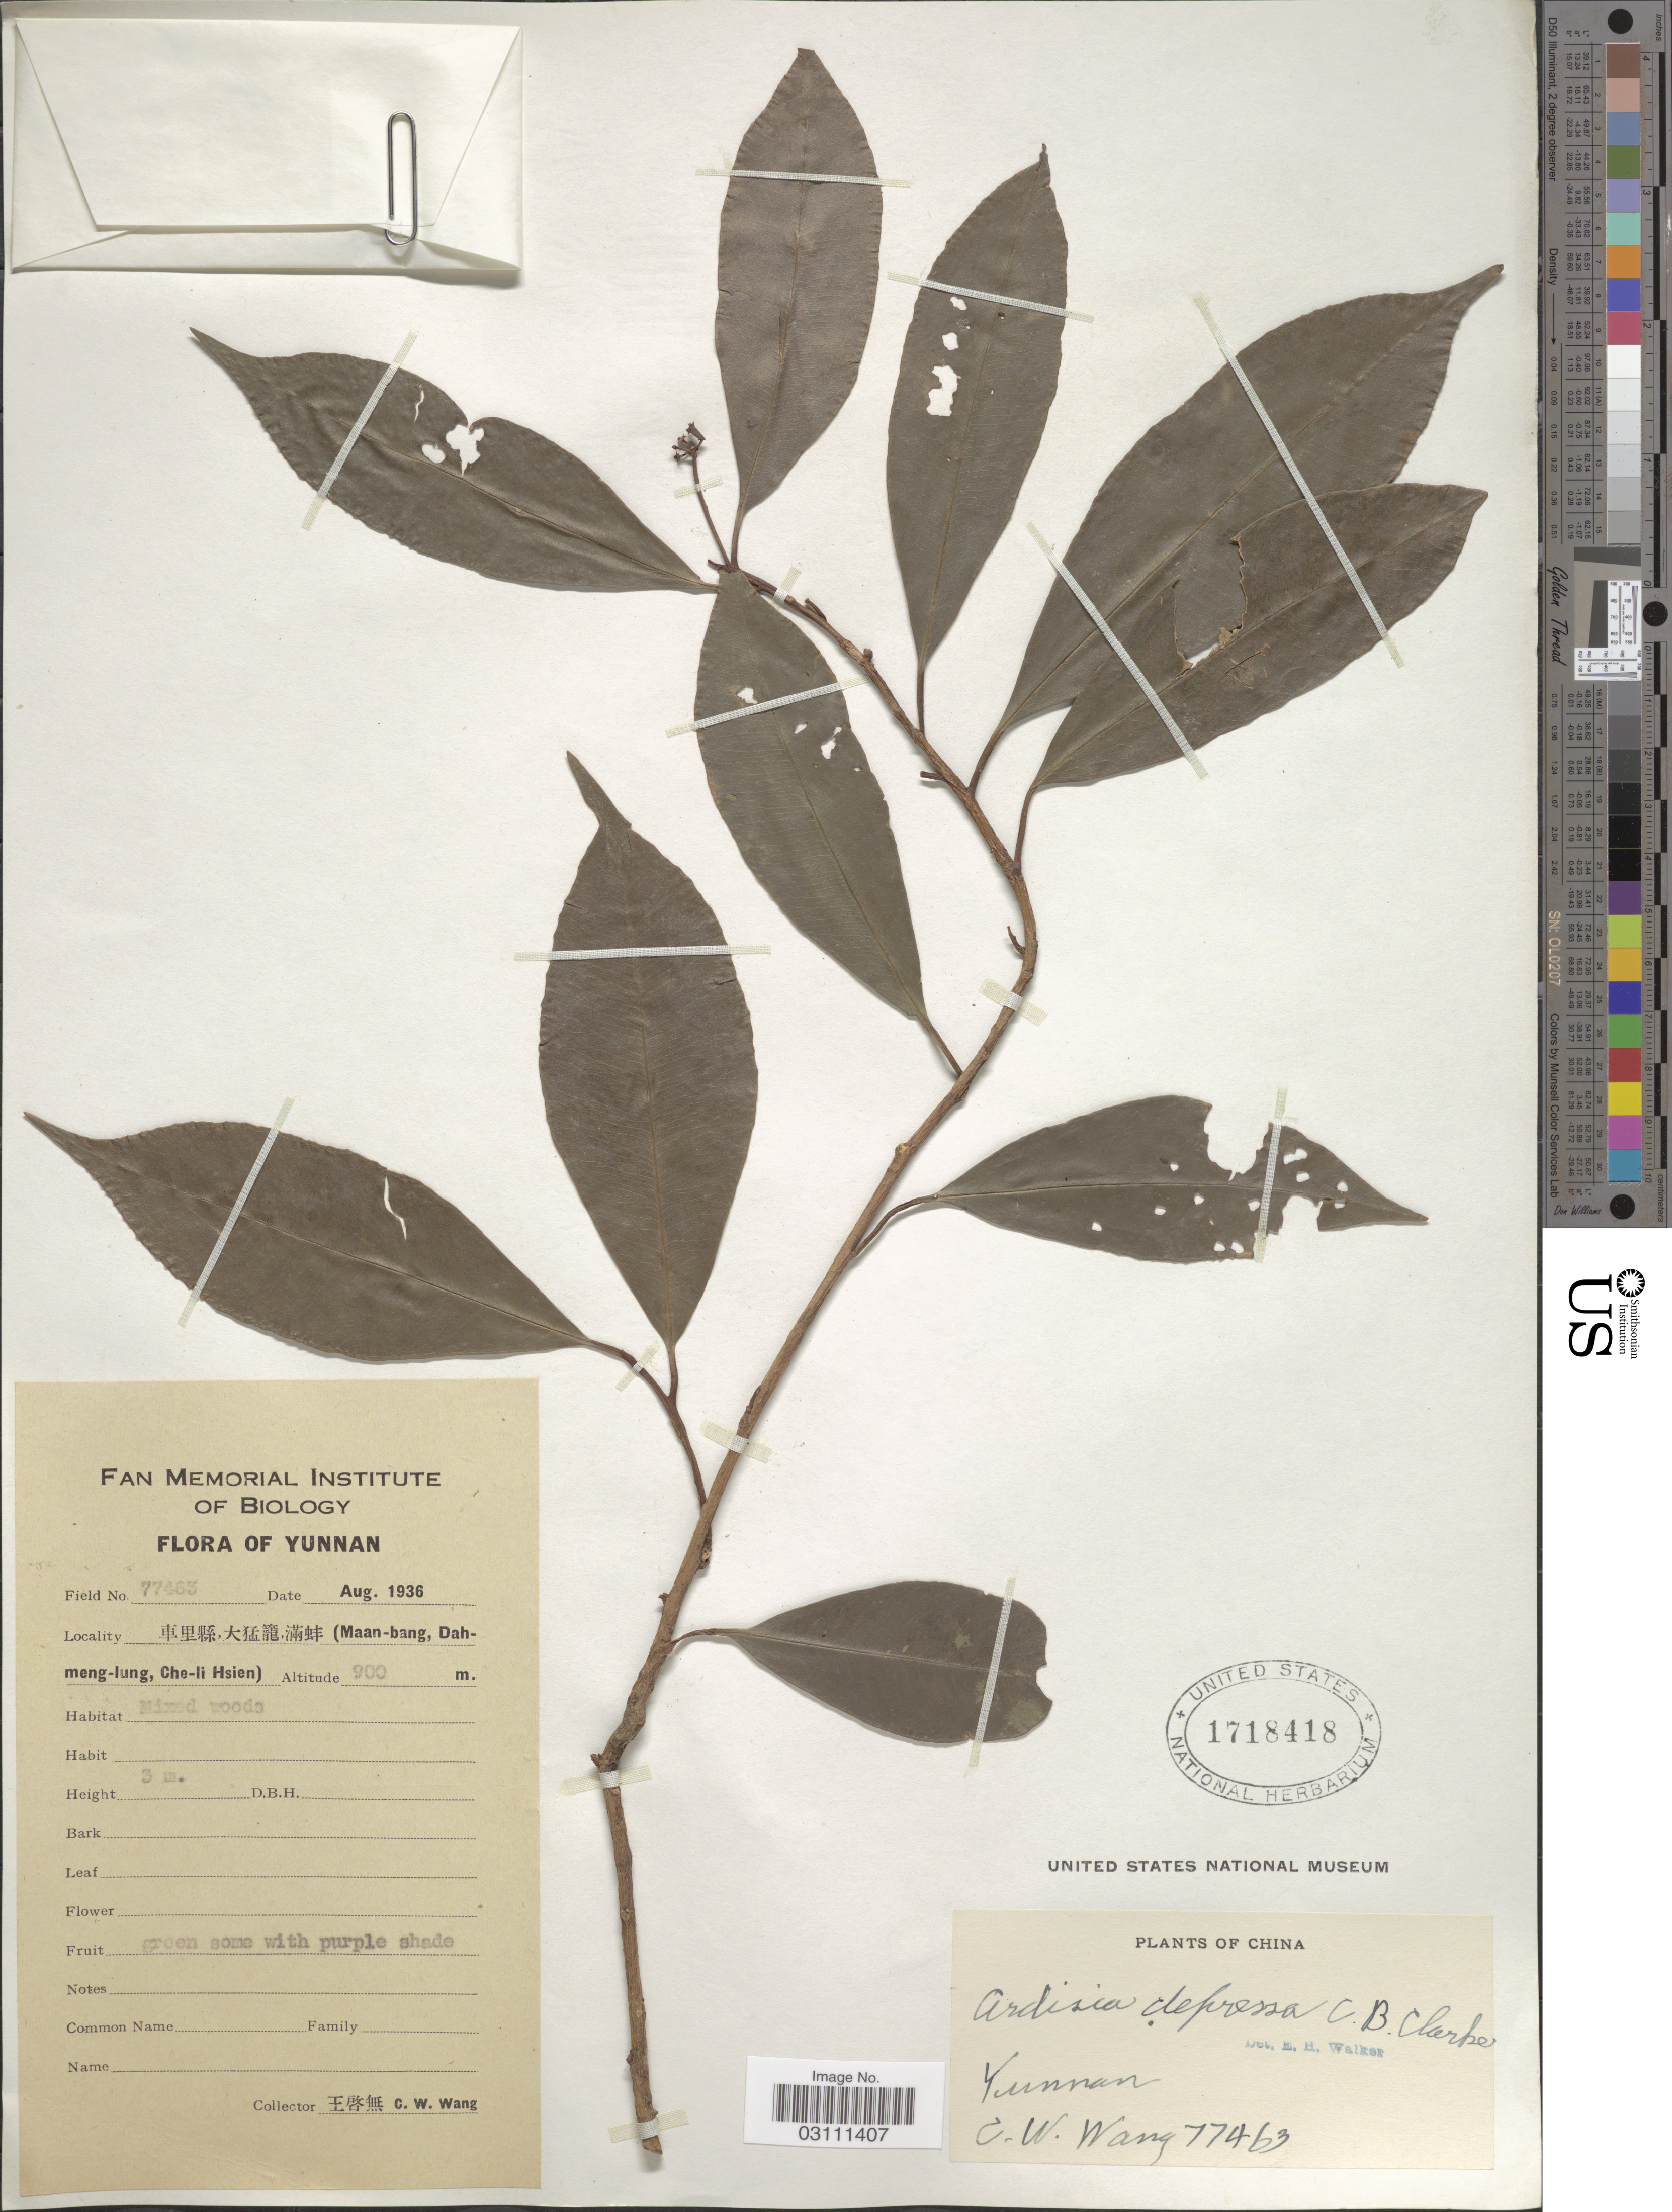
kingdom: Plantae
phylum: Tracheophyta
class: Magnoliopsida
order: Ericales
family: Primulaceae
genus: Ardisia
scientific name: Ardisia depressa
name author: C.B. Clarke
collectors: C. W. Wang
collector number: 77463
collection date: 1936-08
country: China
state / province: Yunnan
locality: Yunnan, (Maan-bang, Dahmeng-lung, Che-li Hsien).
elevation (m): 900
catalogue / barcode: US 1718418